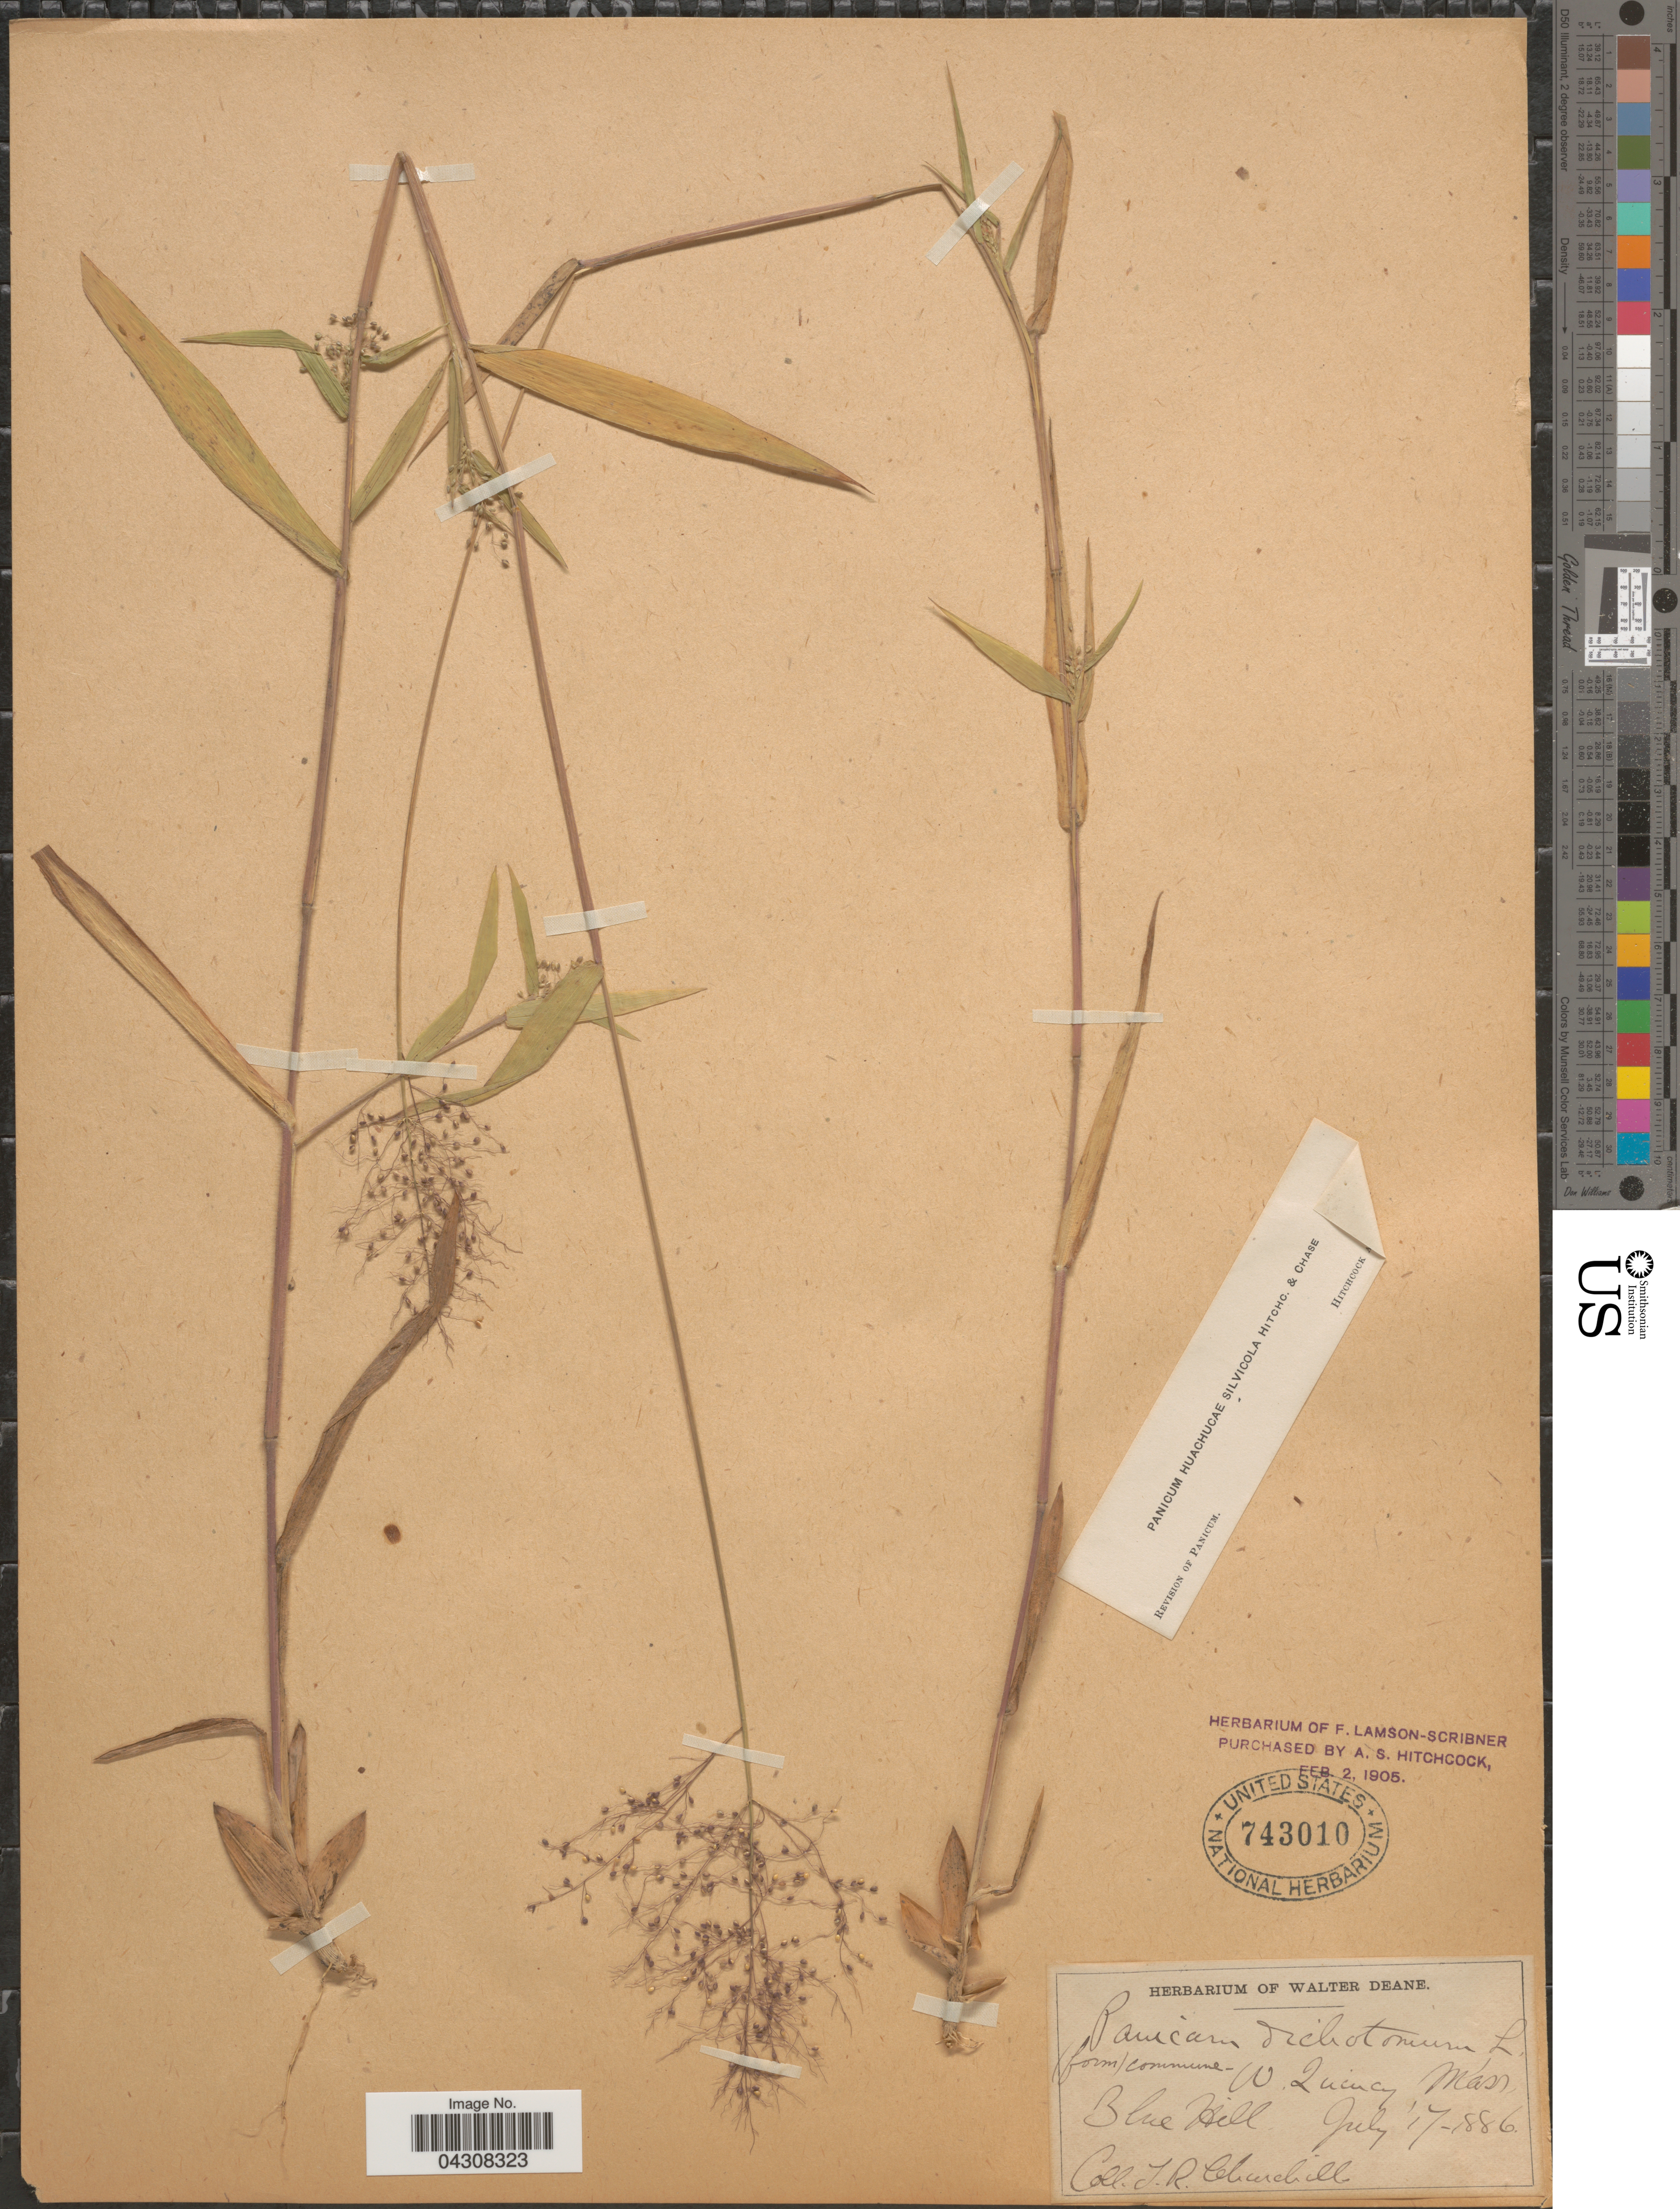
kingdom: Plantae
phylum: Tracheophyta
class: Liliopsida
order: Poales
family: Poaceae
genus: Dichanthelium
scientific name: Dichanthelium acuminatum var. acuminatum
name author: (Sw.) Gould & C.A. Clark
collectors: J. Churchill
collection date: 1886-07-17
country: United States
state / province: Massachusetts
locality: W. Quincy, Blue Hill.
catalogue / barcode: US 743010